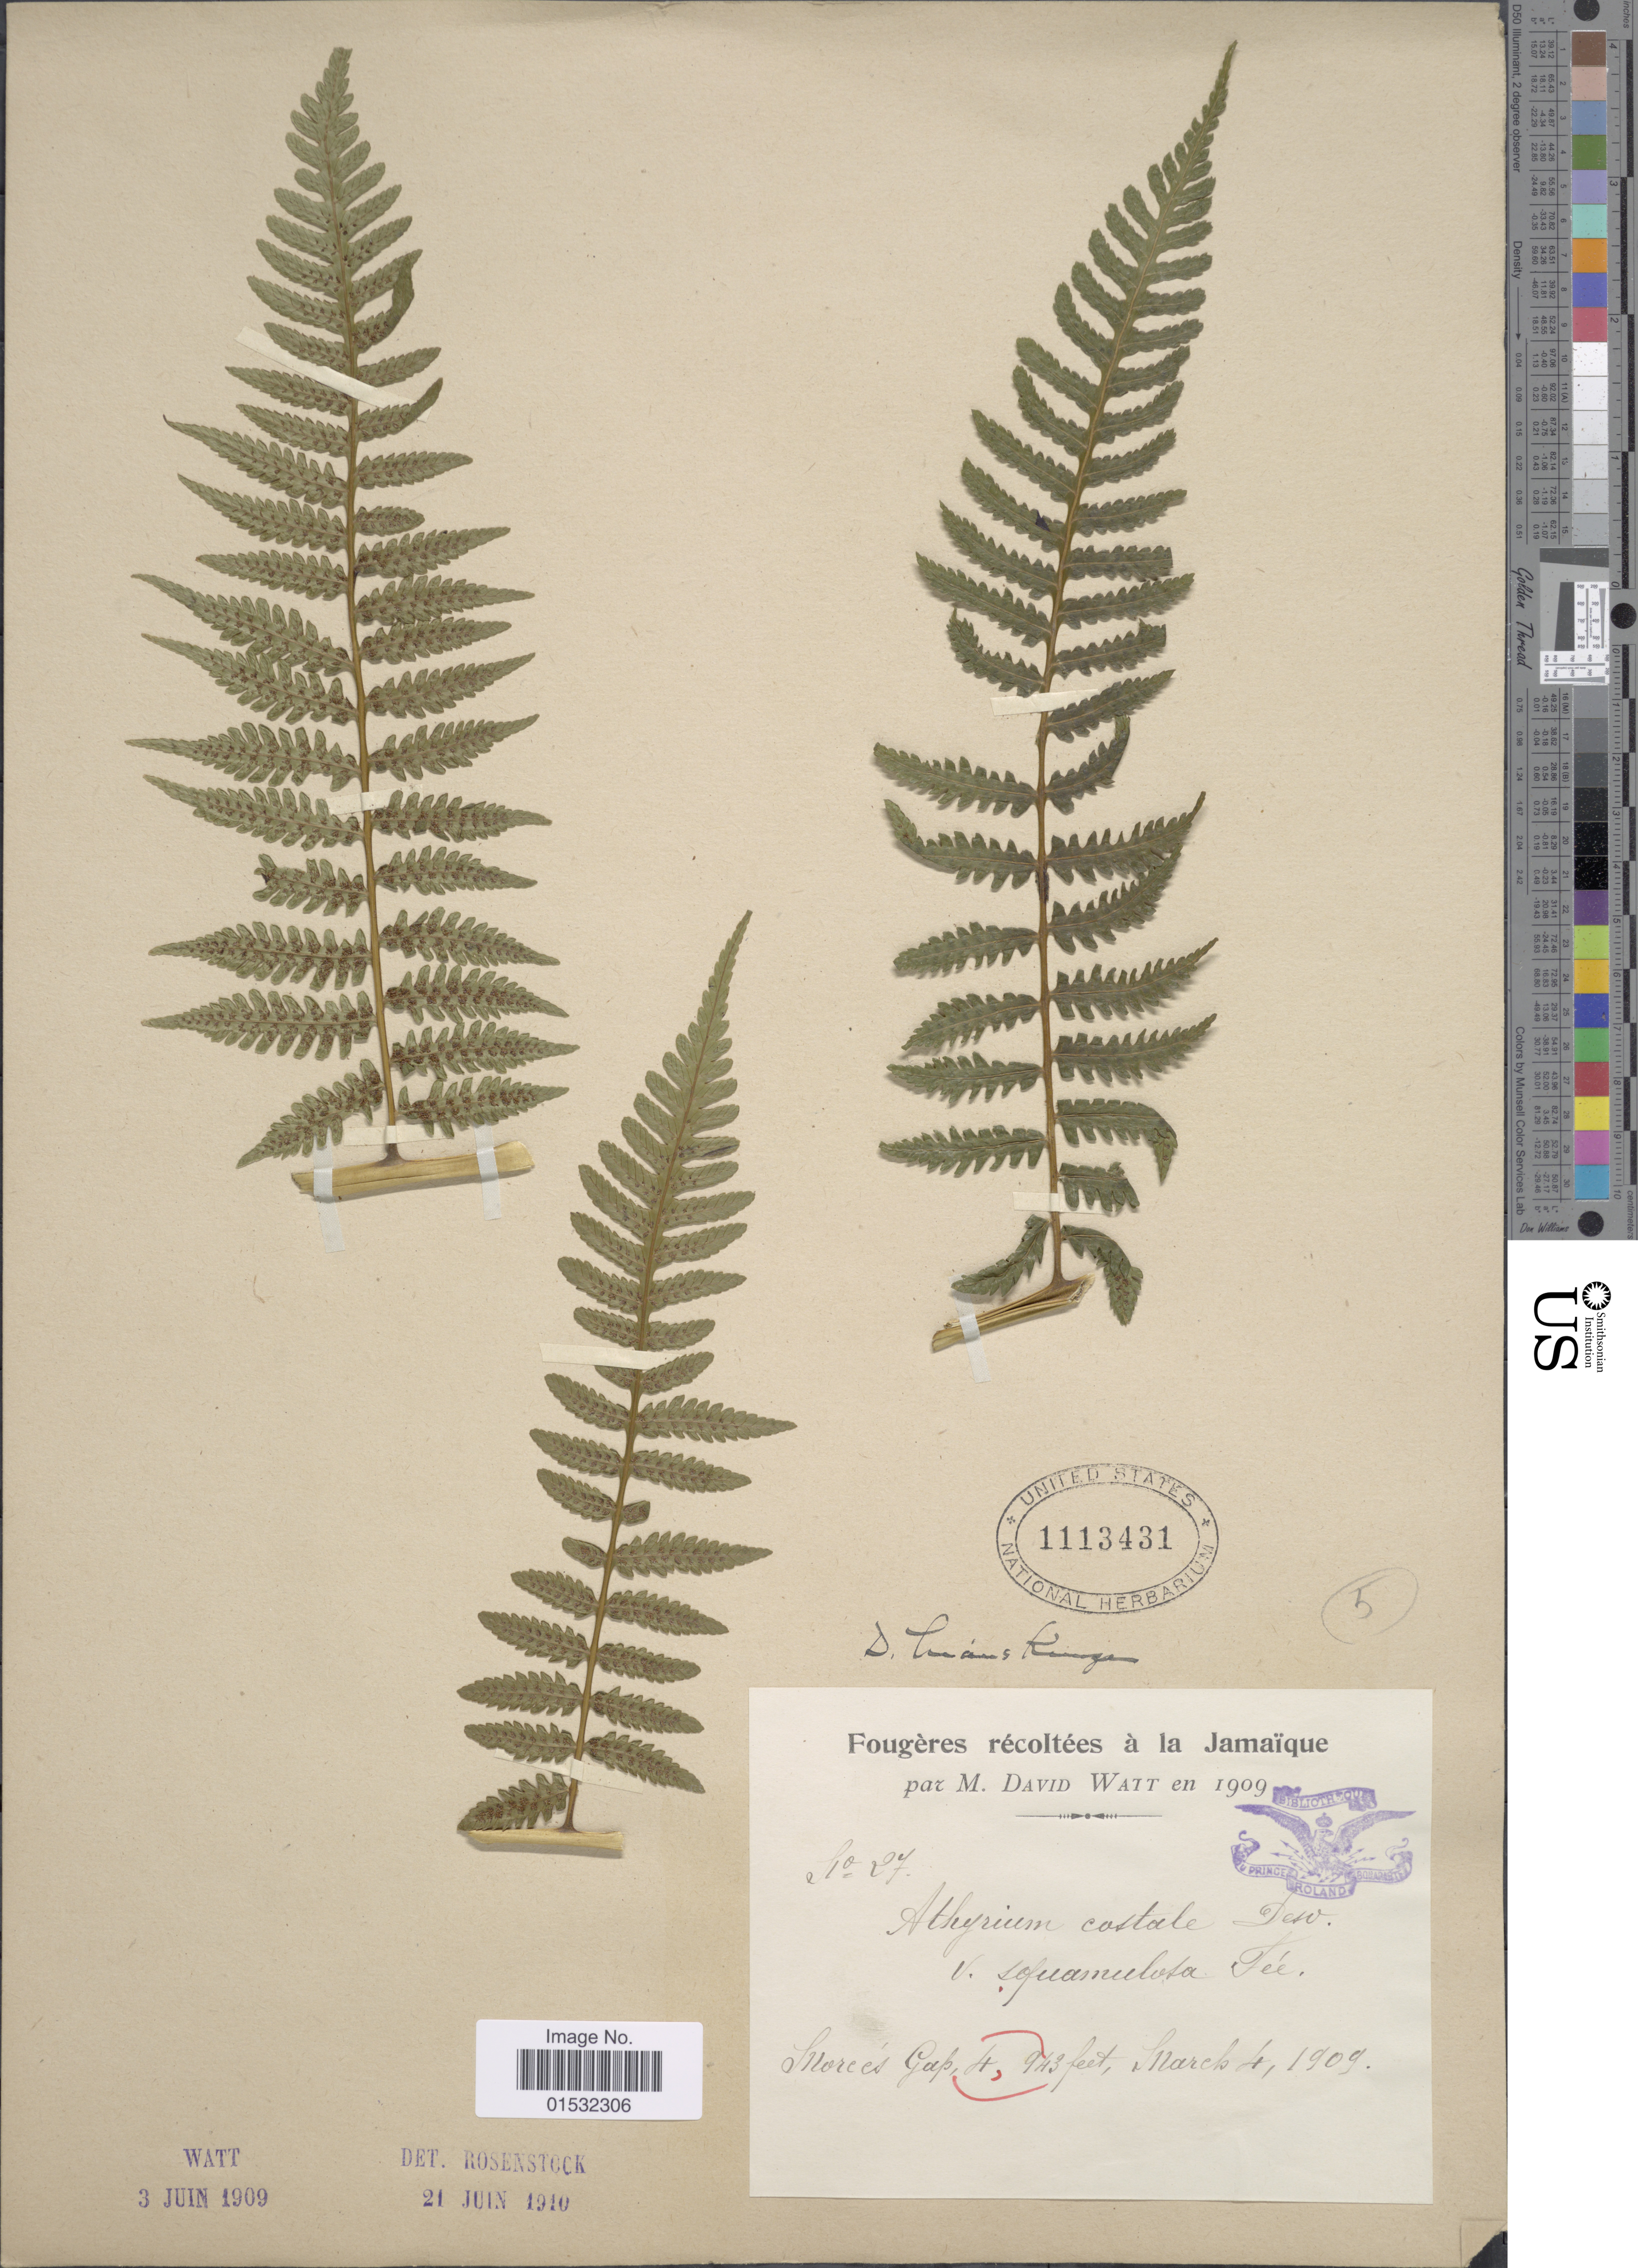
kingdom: Plantae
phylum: Tracheophyta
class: Polypodiopsida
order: Polypodiales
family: Athyriaceae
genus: Diplazium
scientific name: Diplazium hians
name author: Kunze ex Klotzsch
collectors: D. A. P. Watt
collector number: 27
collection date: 1909-03-04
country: Jamaica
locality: Morce's Gap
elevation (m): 287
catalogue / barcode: US 1113431